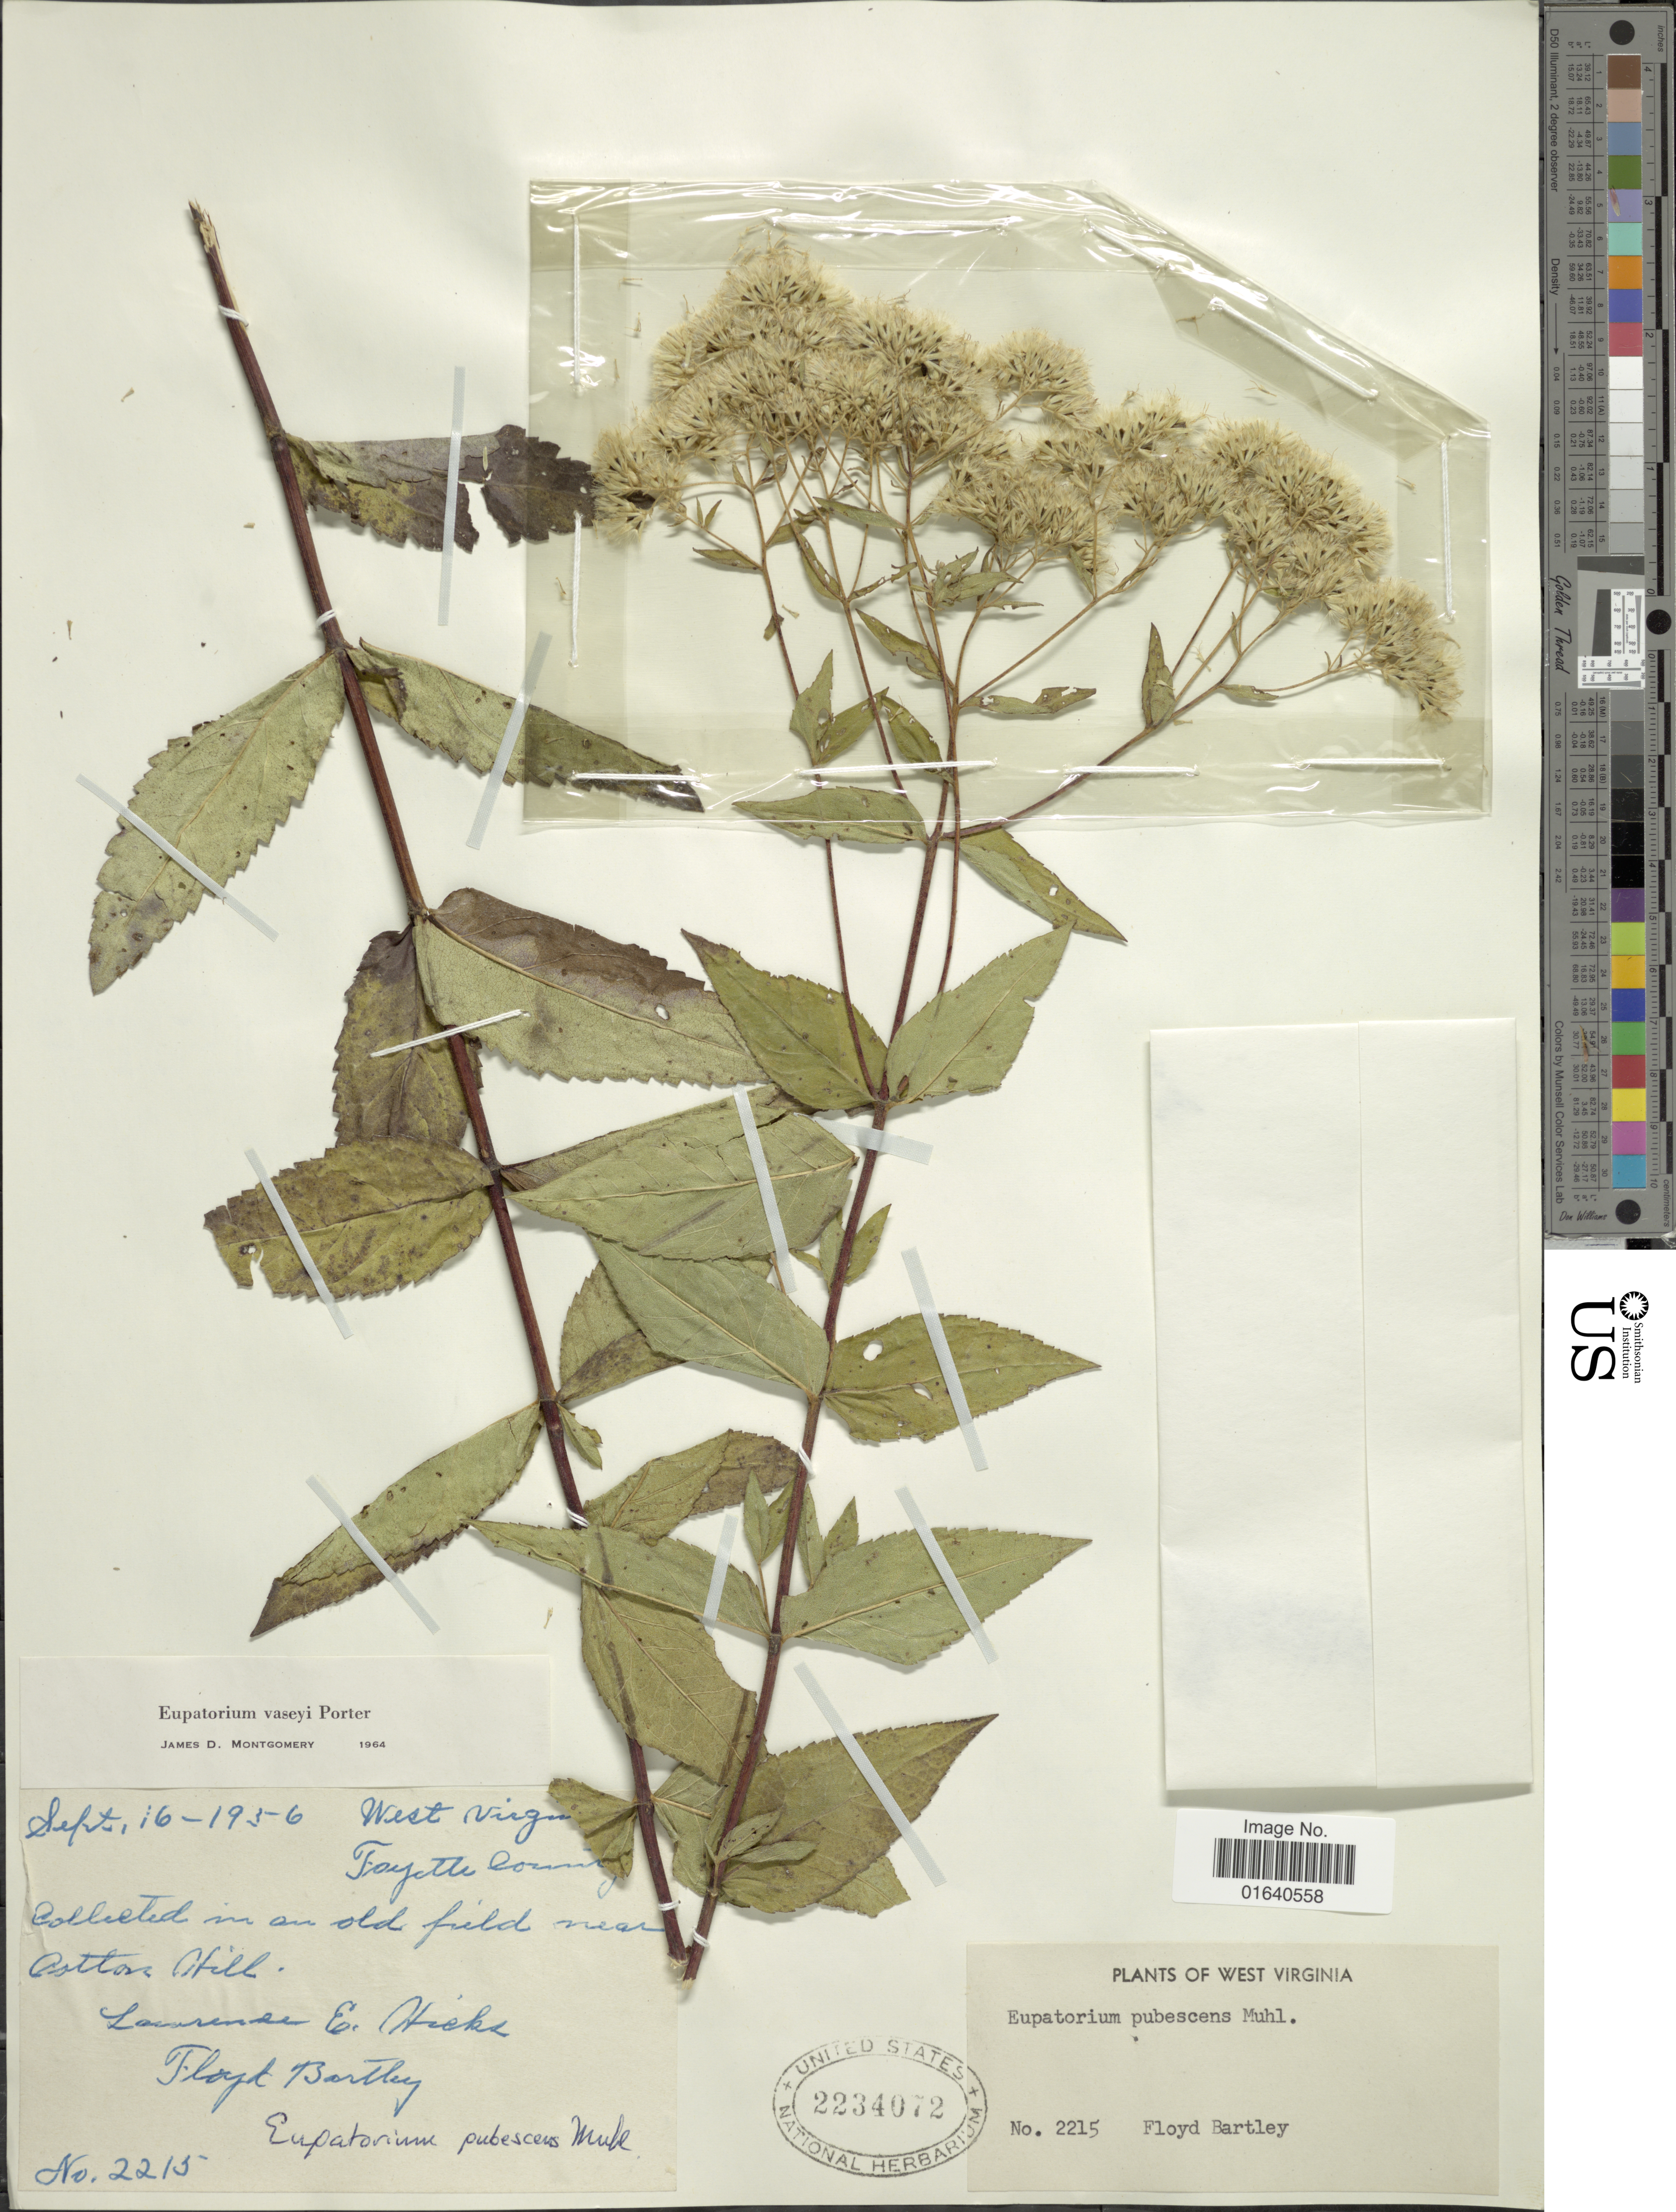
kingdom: Plantae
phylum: Tracheophyta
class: Magnoliopsida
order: Asterales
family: Asteraceae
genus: Eupatorium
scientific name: Eupatorium vaseyi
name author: Porter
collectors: L. E. Hicks & F. Bartley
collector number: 2215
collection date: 1956-09-16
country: United States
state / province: West Virginia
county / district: Fayette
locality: Fayette County, Collected in an old field near Cotton Hill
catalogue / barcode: US 2234072